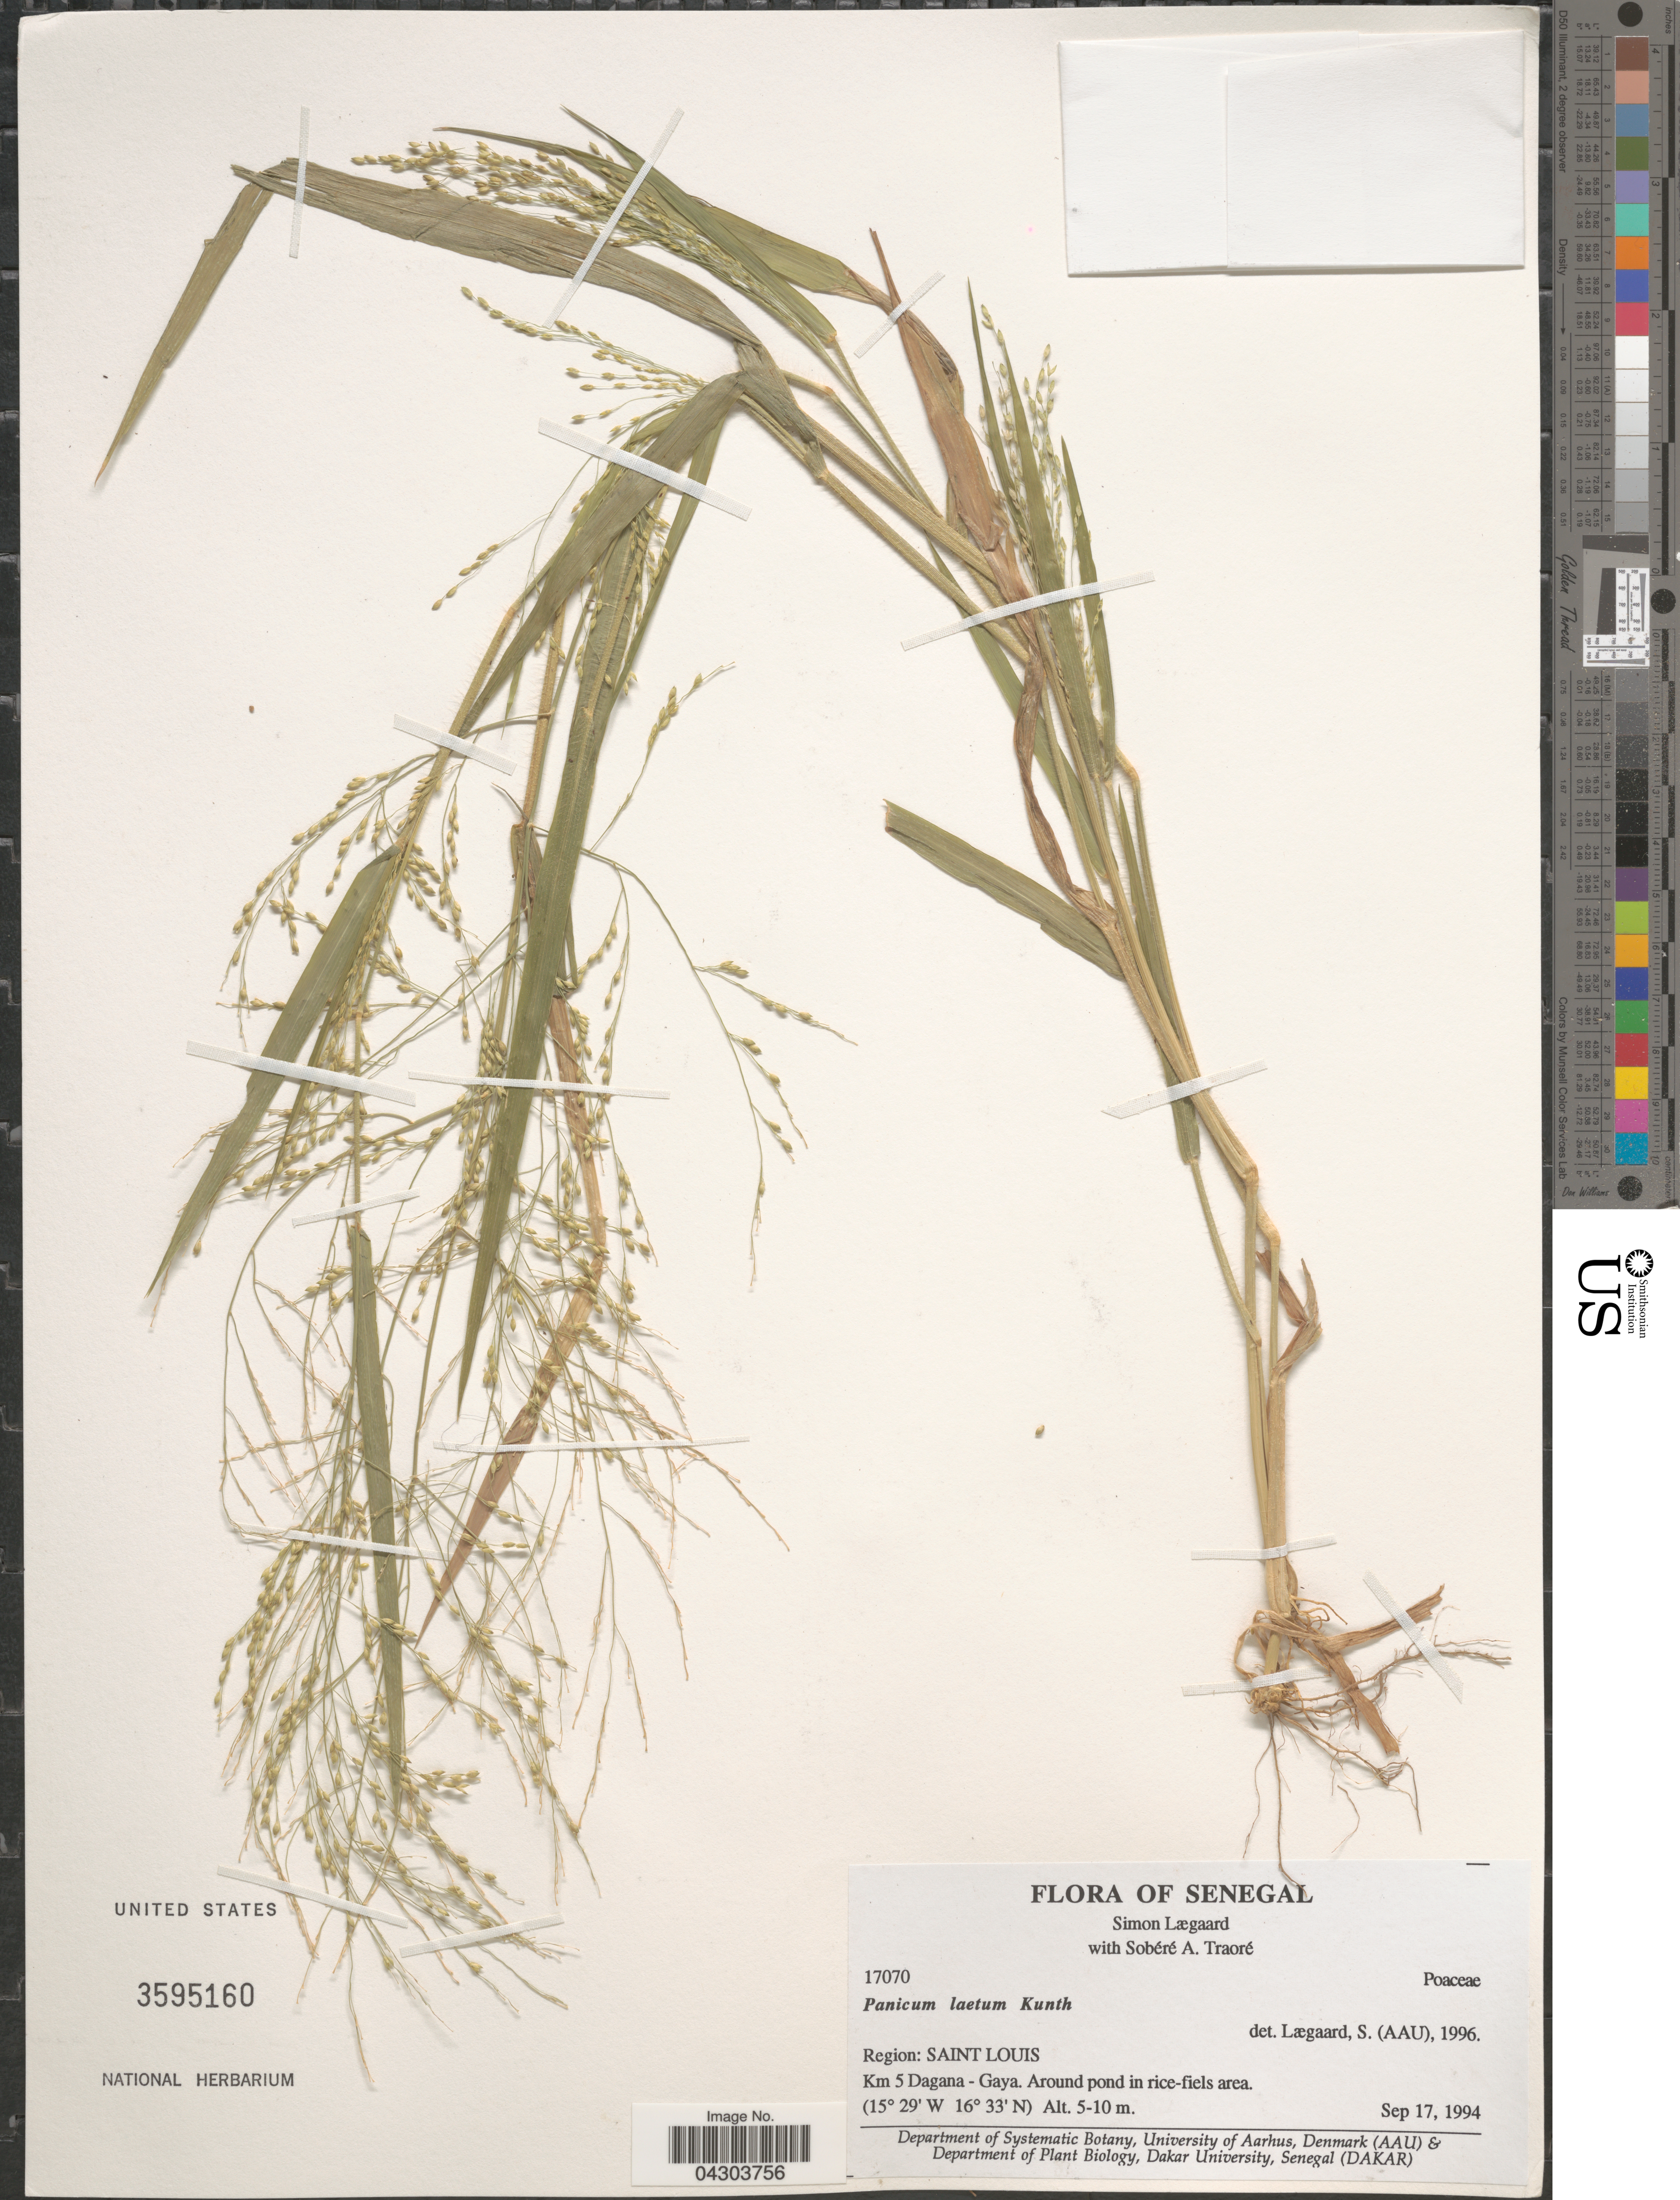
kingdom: Plantae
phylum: Tracheophyta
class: Liliopsida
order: Poales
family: Poaceae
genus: Panicum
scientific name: Panicum laetum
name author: Kunth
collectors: S. Lægaard & S. Traore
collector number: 17070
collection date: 1994-09-17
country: Senegal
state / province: Saint-Louis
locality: Region: Saint Louis. Km 5 Dagana - Gaya. Around pond in rice-fiels area.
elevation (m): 5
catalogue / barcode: US 3595160